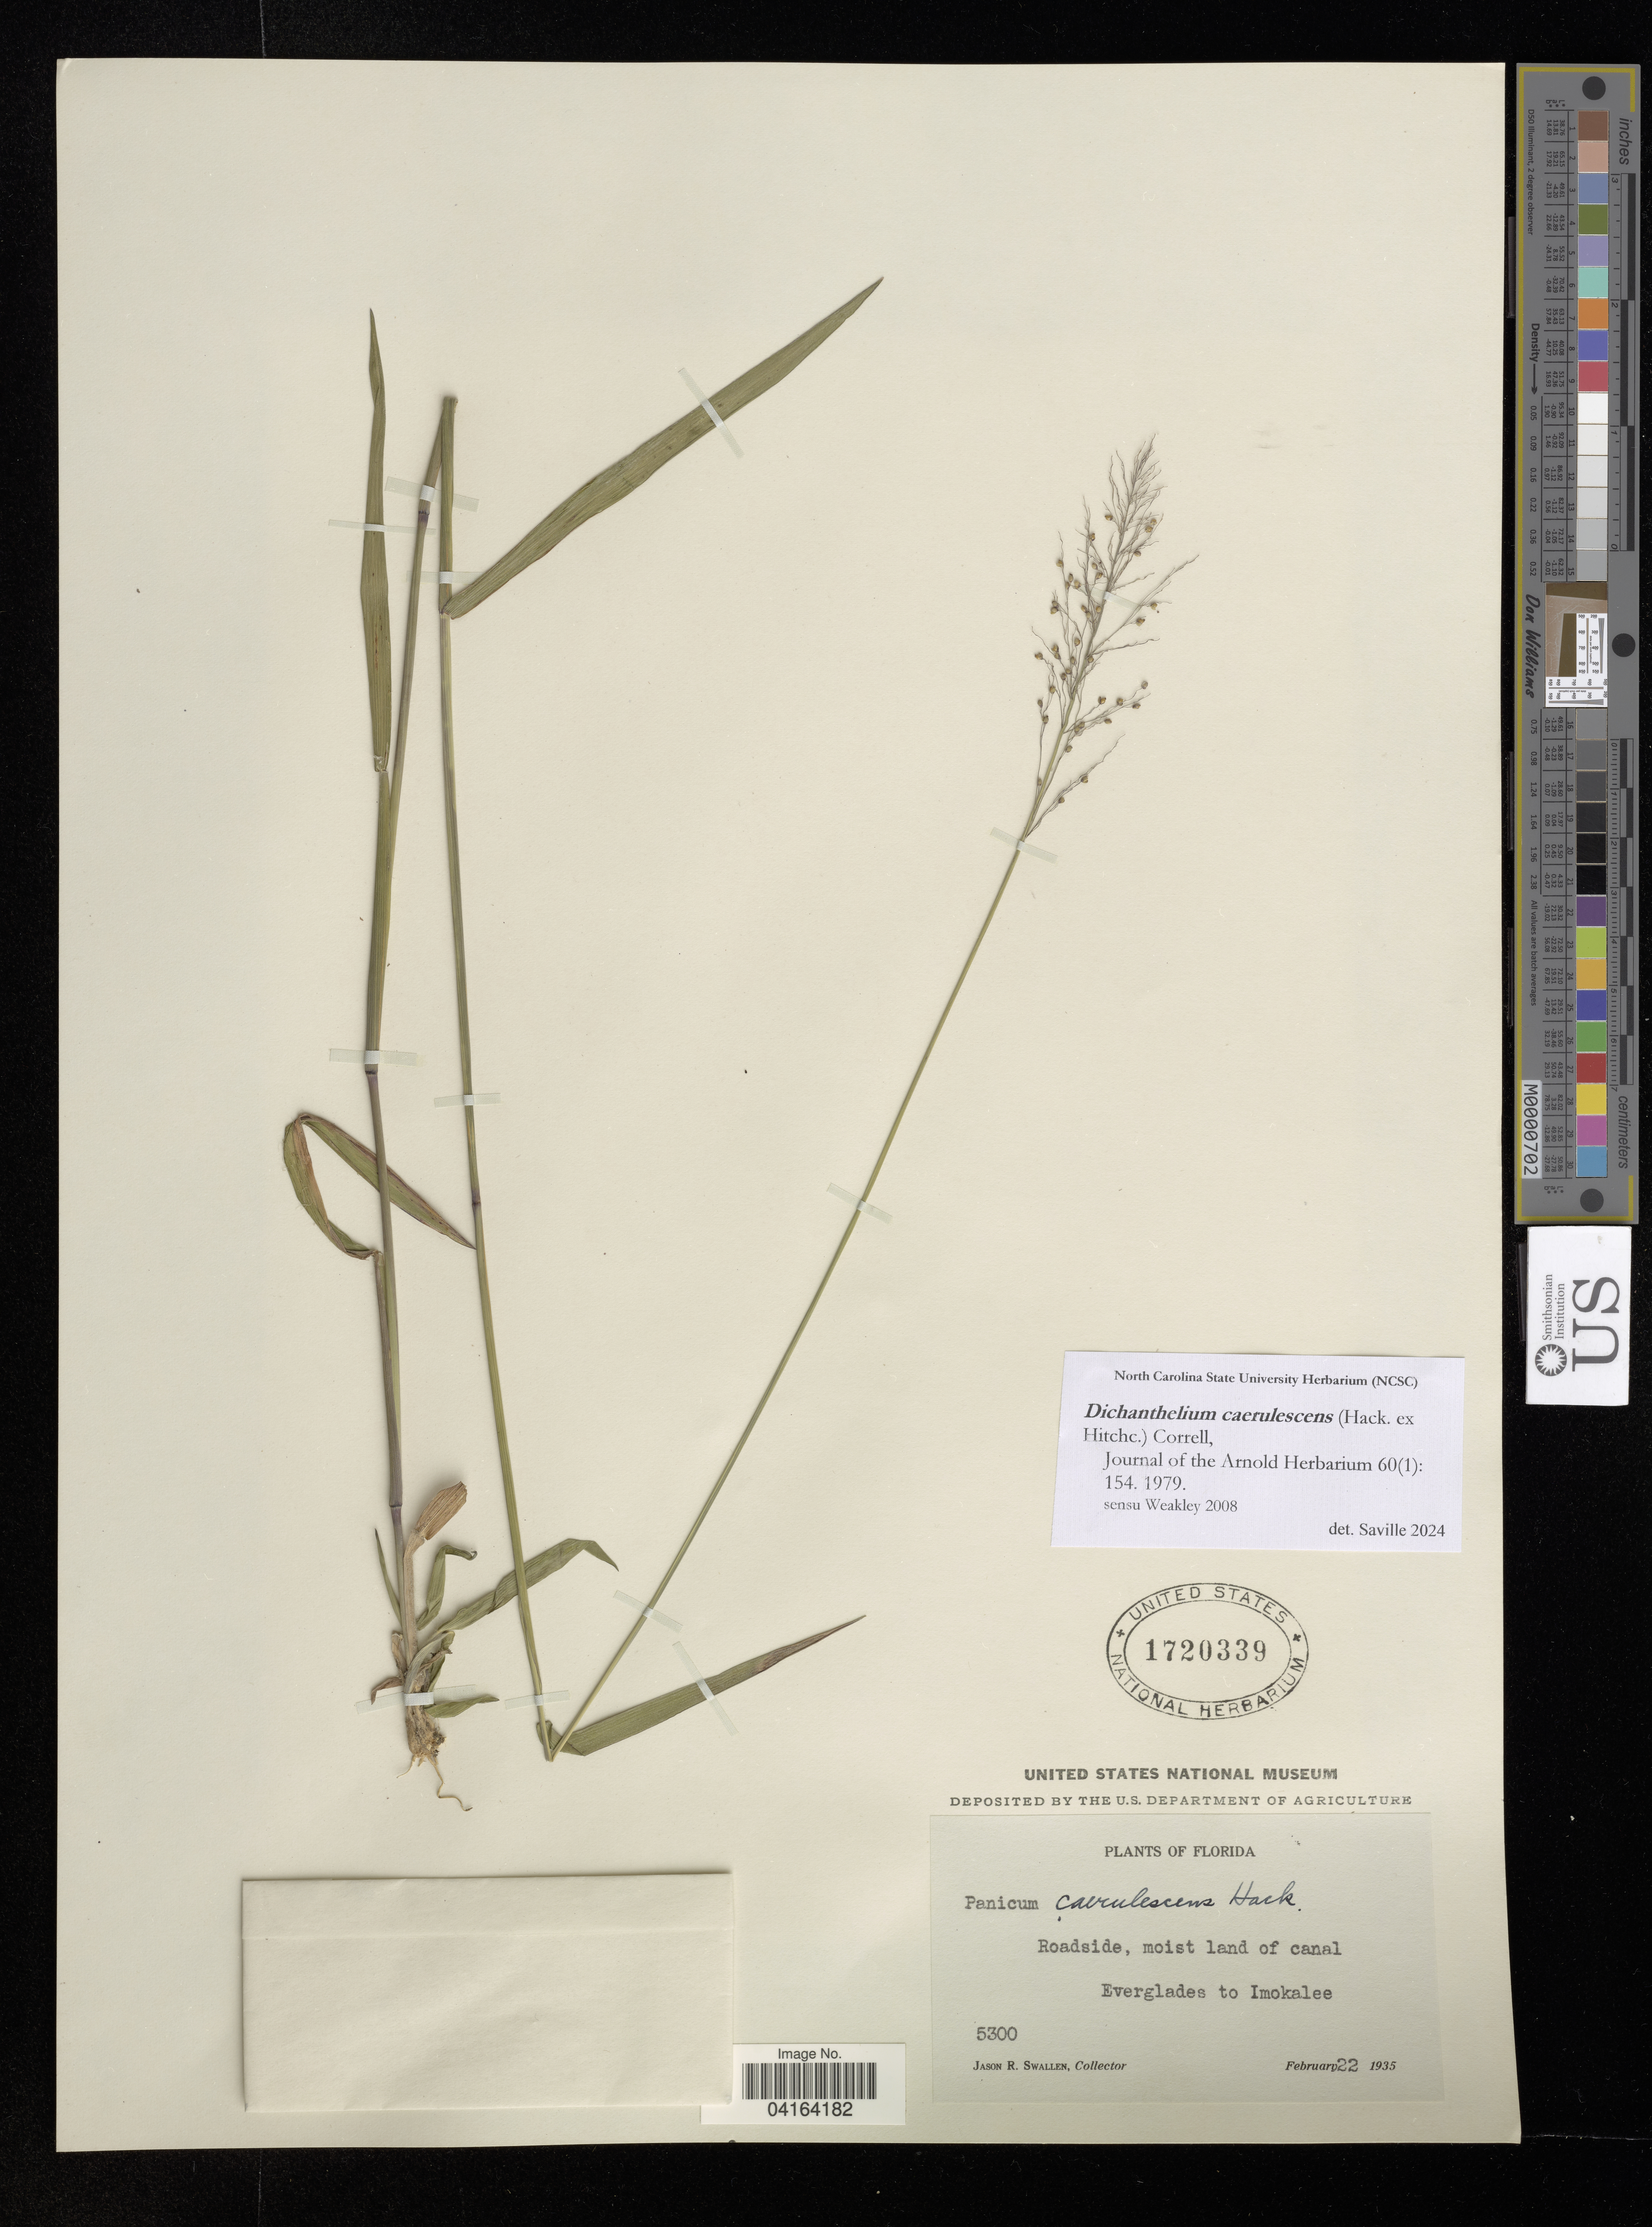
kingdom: Plantae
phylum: Tracheophyta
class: Liliopsida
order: Poales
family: Poaceae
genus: Dichanthelium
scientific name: Dichanthelium caerulescens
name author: (Hack. ex Hitchc.) Correll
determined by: Saville, A. C., (NCSC), North Carolina State University (UNITED STATES)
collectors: J. R. Swallen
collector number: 5300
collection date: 1935-02-22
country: United States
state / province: Florida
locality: Roadside. Everglades to Imokalee.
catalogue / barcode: US 1720339